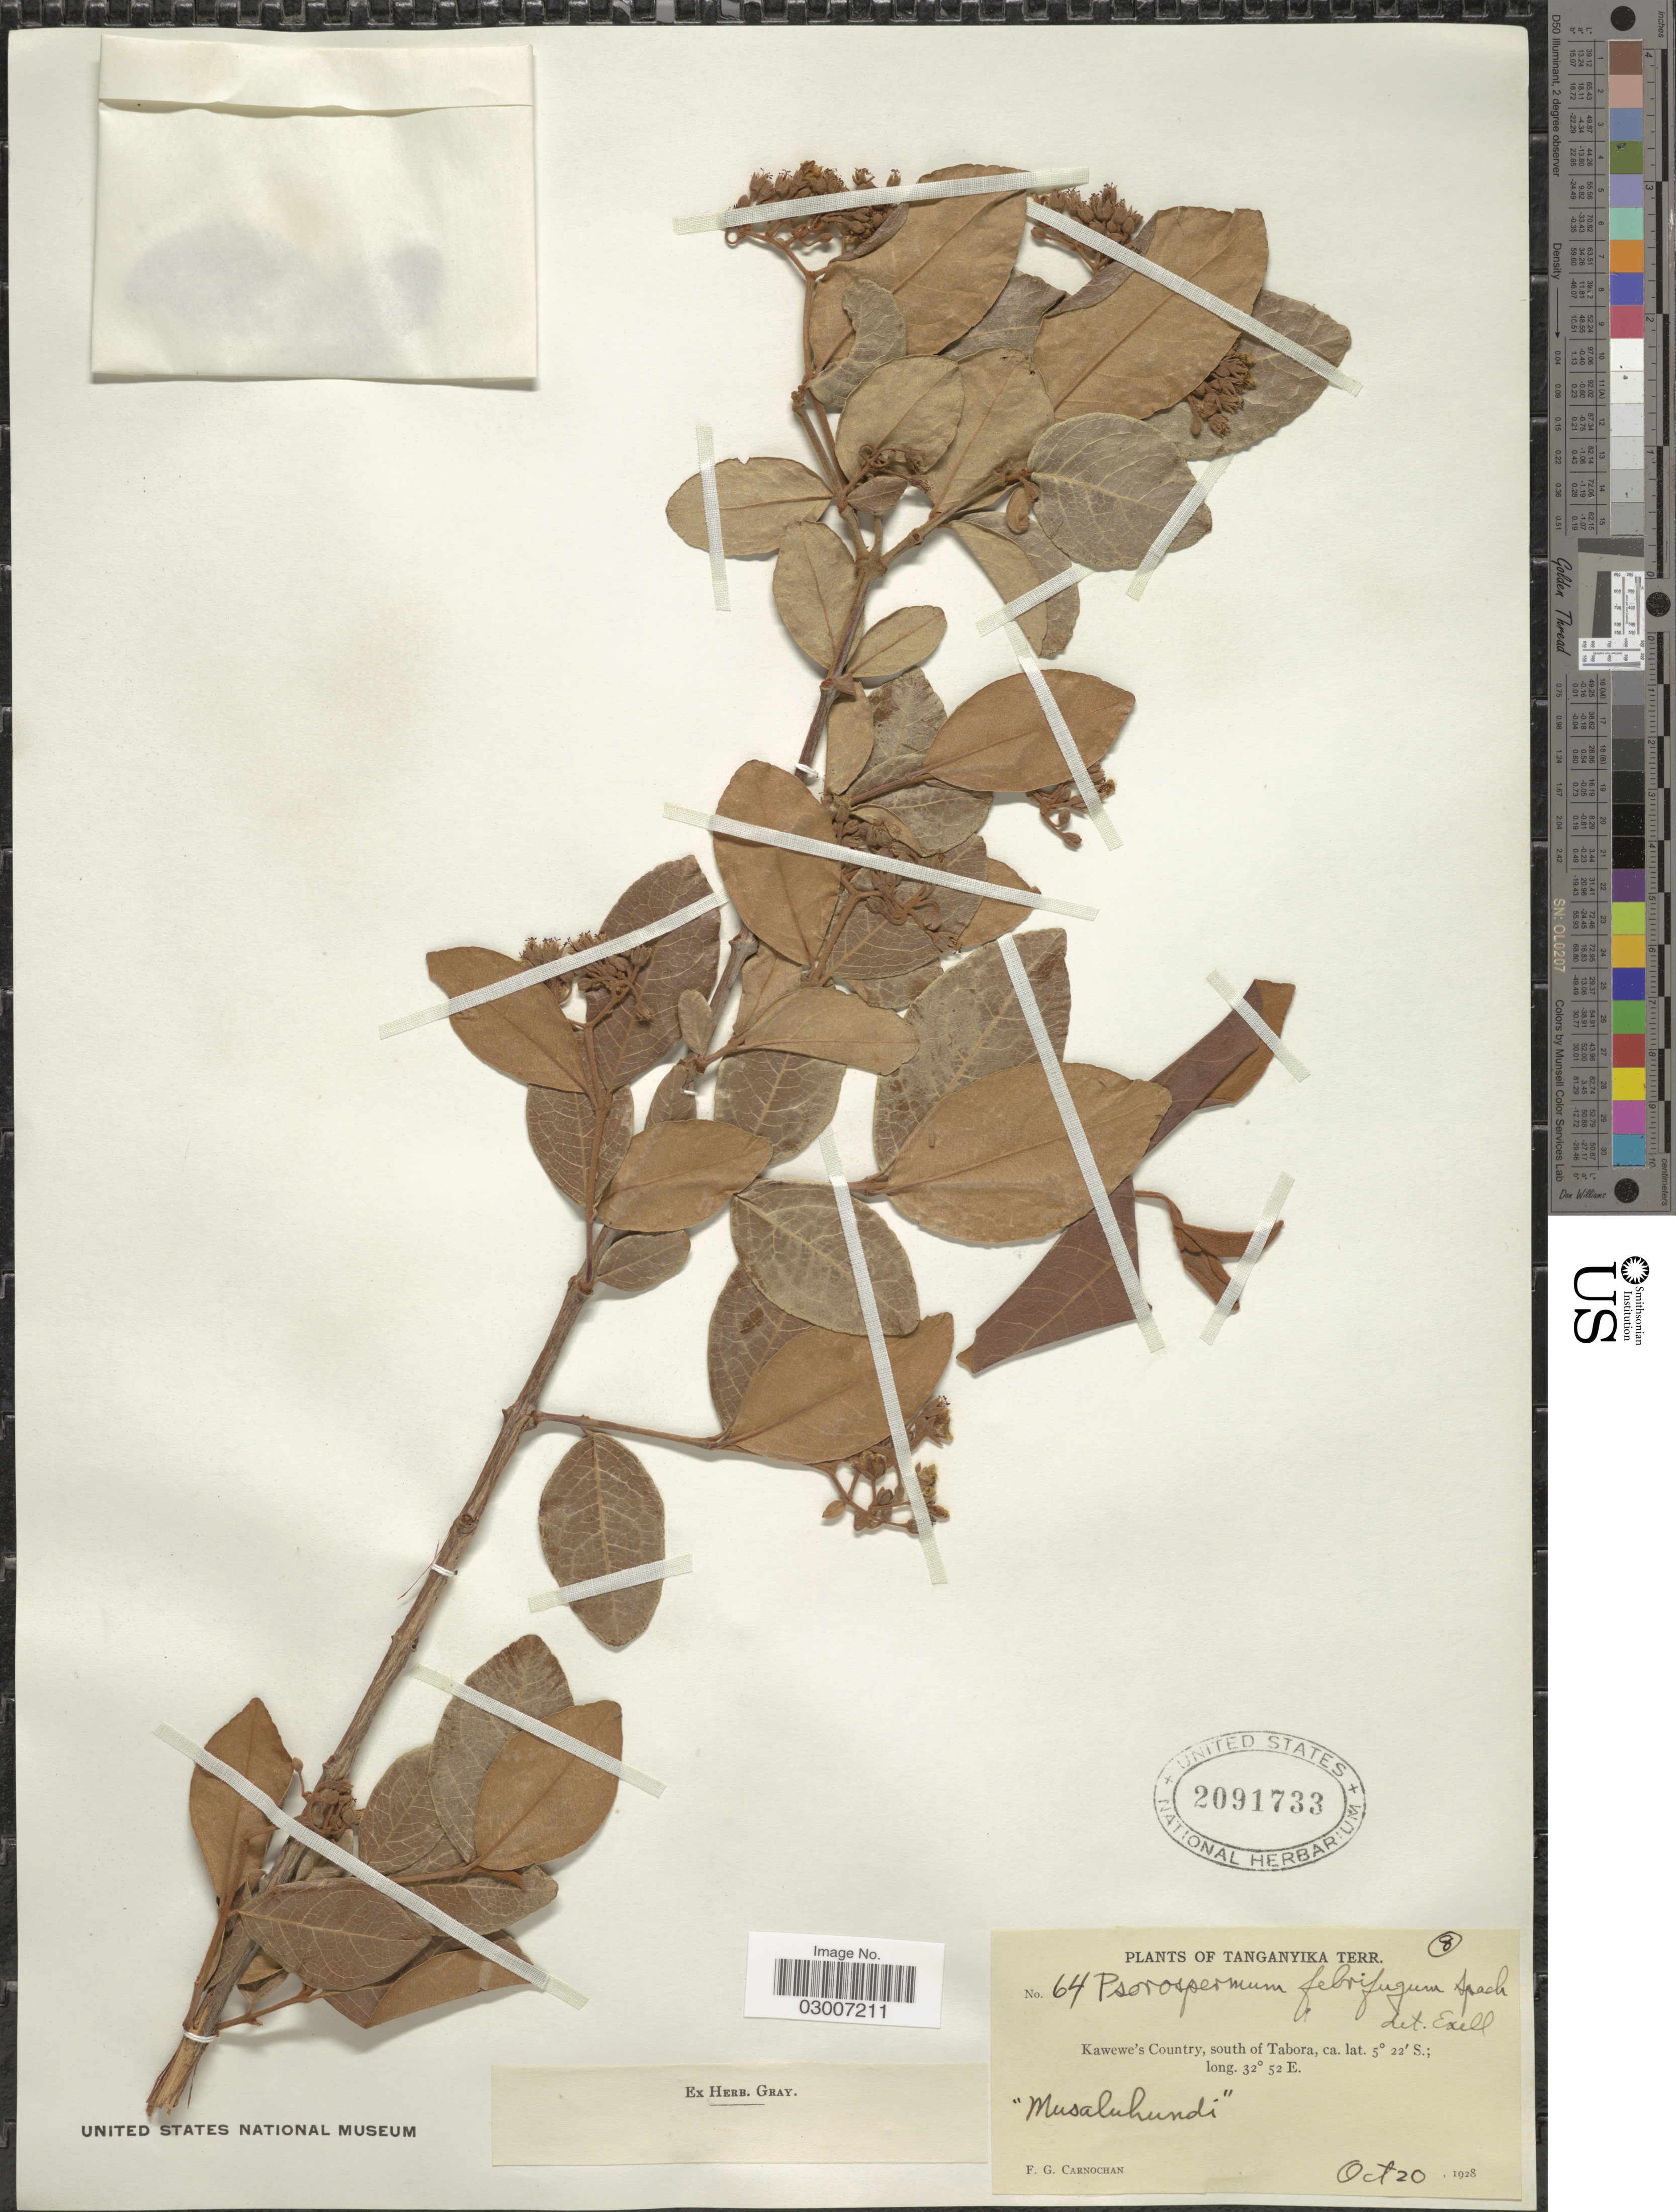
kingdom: Plantae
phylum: Tracheophyta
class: Magnoliopsida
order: Malpighiales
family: Hypericaceae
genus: Psorospermum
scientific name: Psorospermum febrifugum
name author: Spach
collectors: F. Carnochan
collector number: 64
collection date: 1928-10-20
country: Tanzania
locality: Tanganyika Terr. Kawewe's Country, south of Tabora.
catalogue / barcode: US 2091733